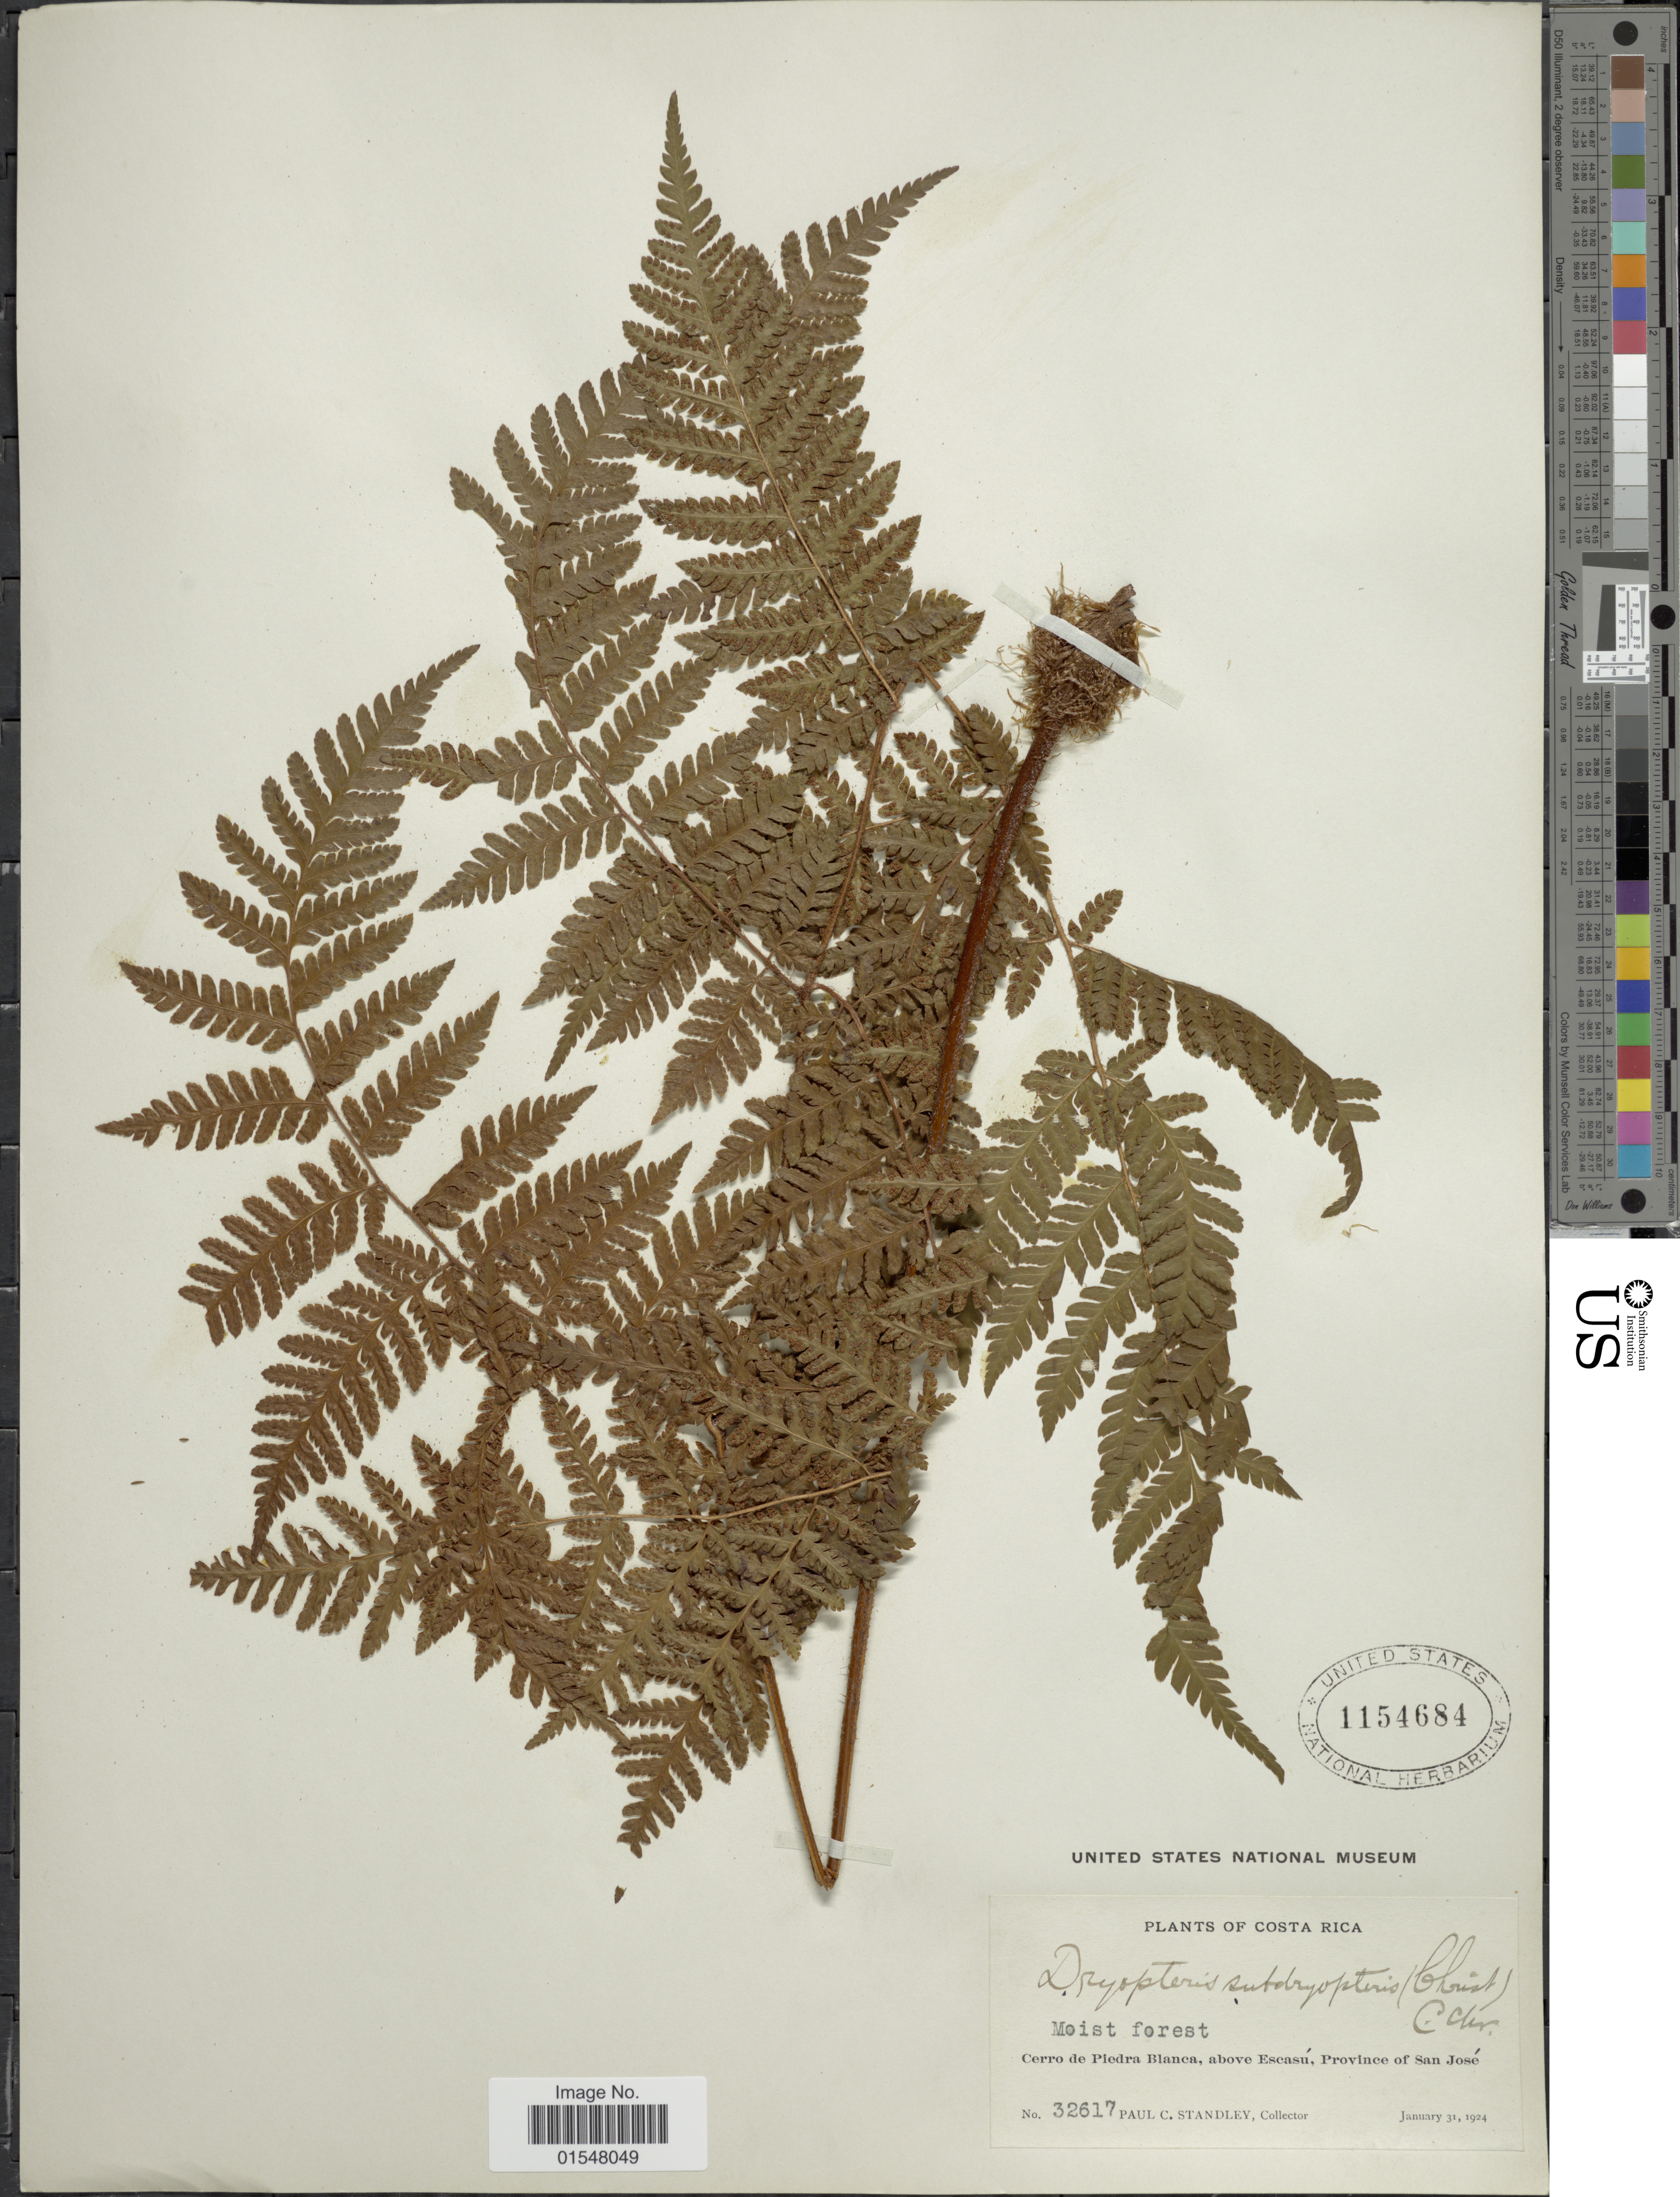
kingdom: Plantae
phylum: Tracheophyta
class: Polypodiopsida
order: Polypodiales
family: Dryopteridaceae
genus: Ctenitis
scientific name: Ctenitis subdryopteris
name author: (Christ) Lellinger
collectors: P. C. Standley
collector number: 32617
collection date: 1924-01-31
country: Costa Rica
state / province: San José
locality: Cerro de Piedra Blanca, above Escasú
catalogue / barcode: US 1154684